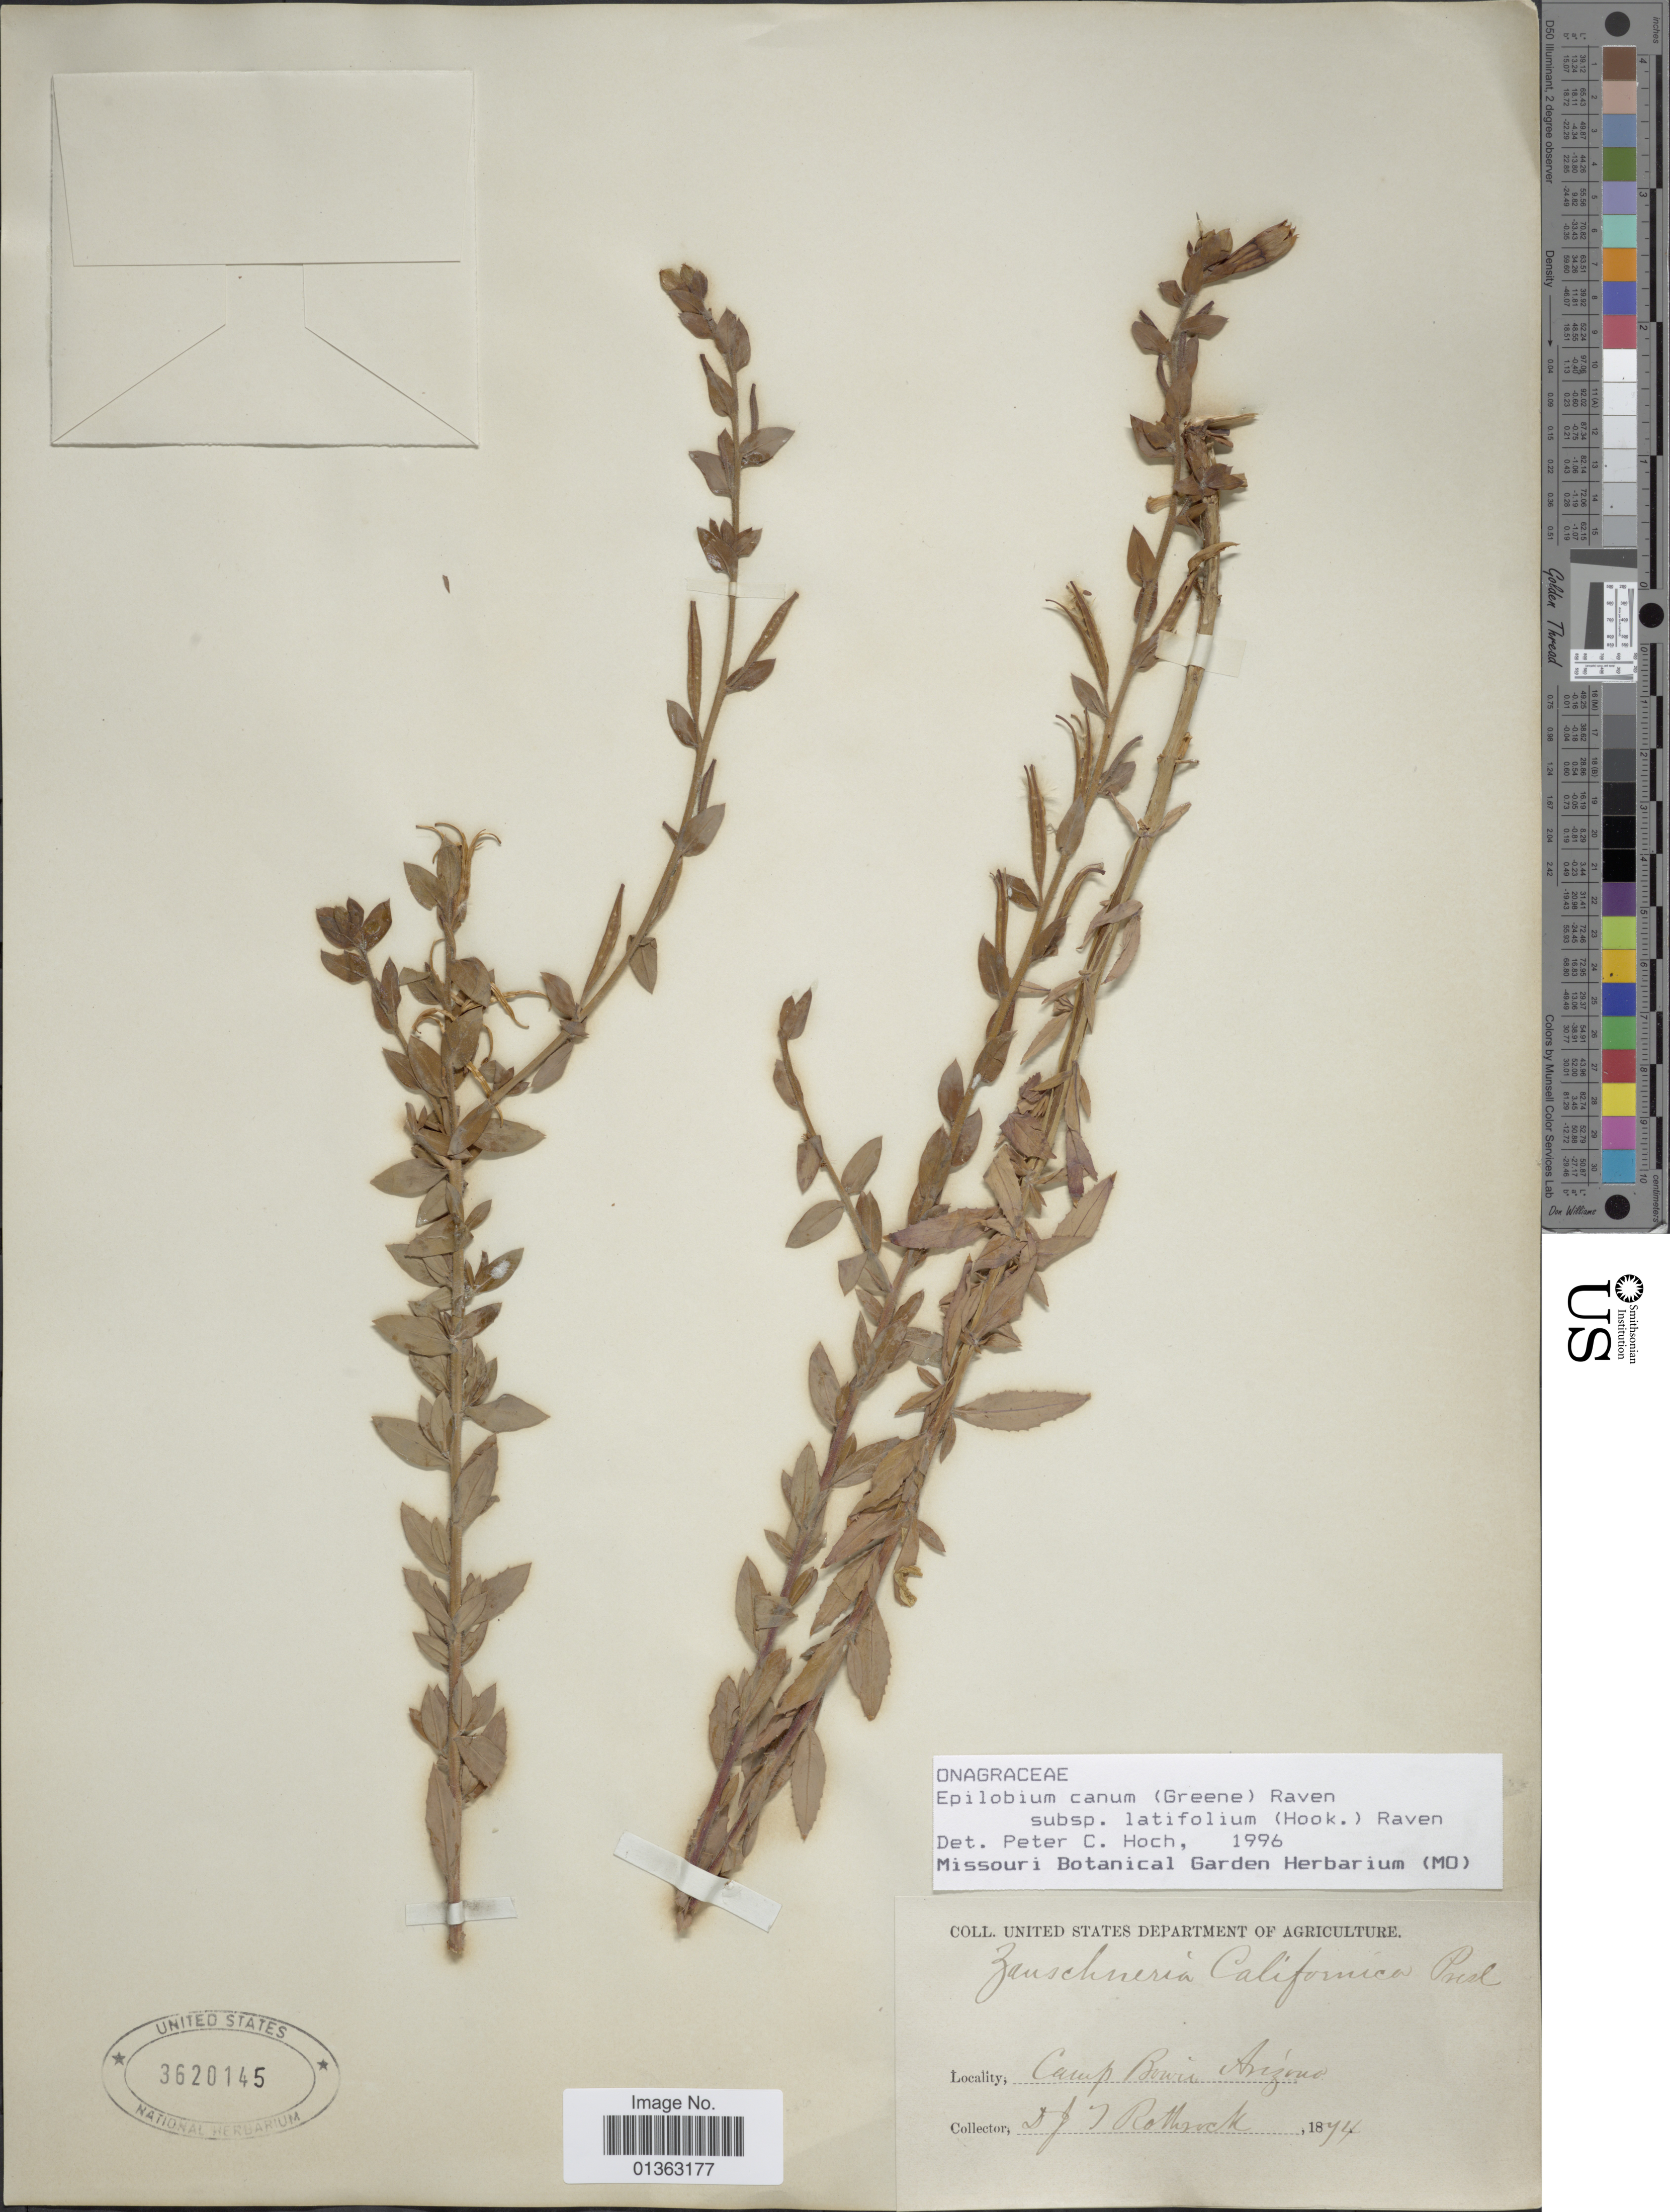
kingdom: Plantae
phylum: Tracheophyta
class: Magnoliopsida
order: Myrtales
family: Onagraceae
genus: Epilobium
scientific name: Epilobium canum subsp. latifolium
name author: (Hook.) P.H. Raven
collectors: D. Rothrock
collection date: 1874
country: United States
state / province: Arizona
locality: Camp Bowie.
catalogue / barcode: US 3620145